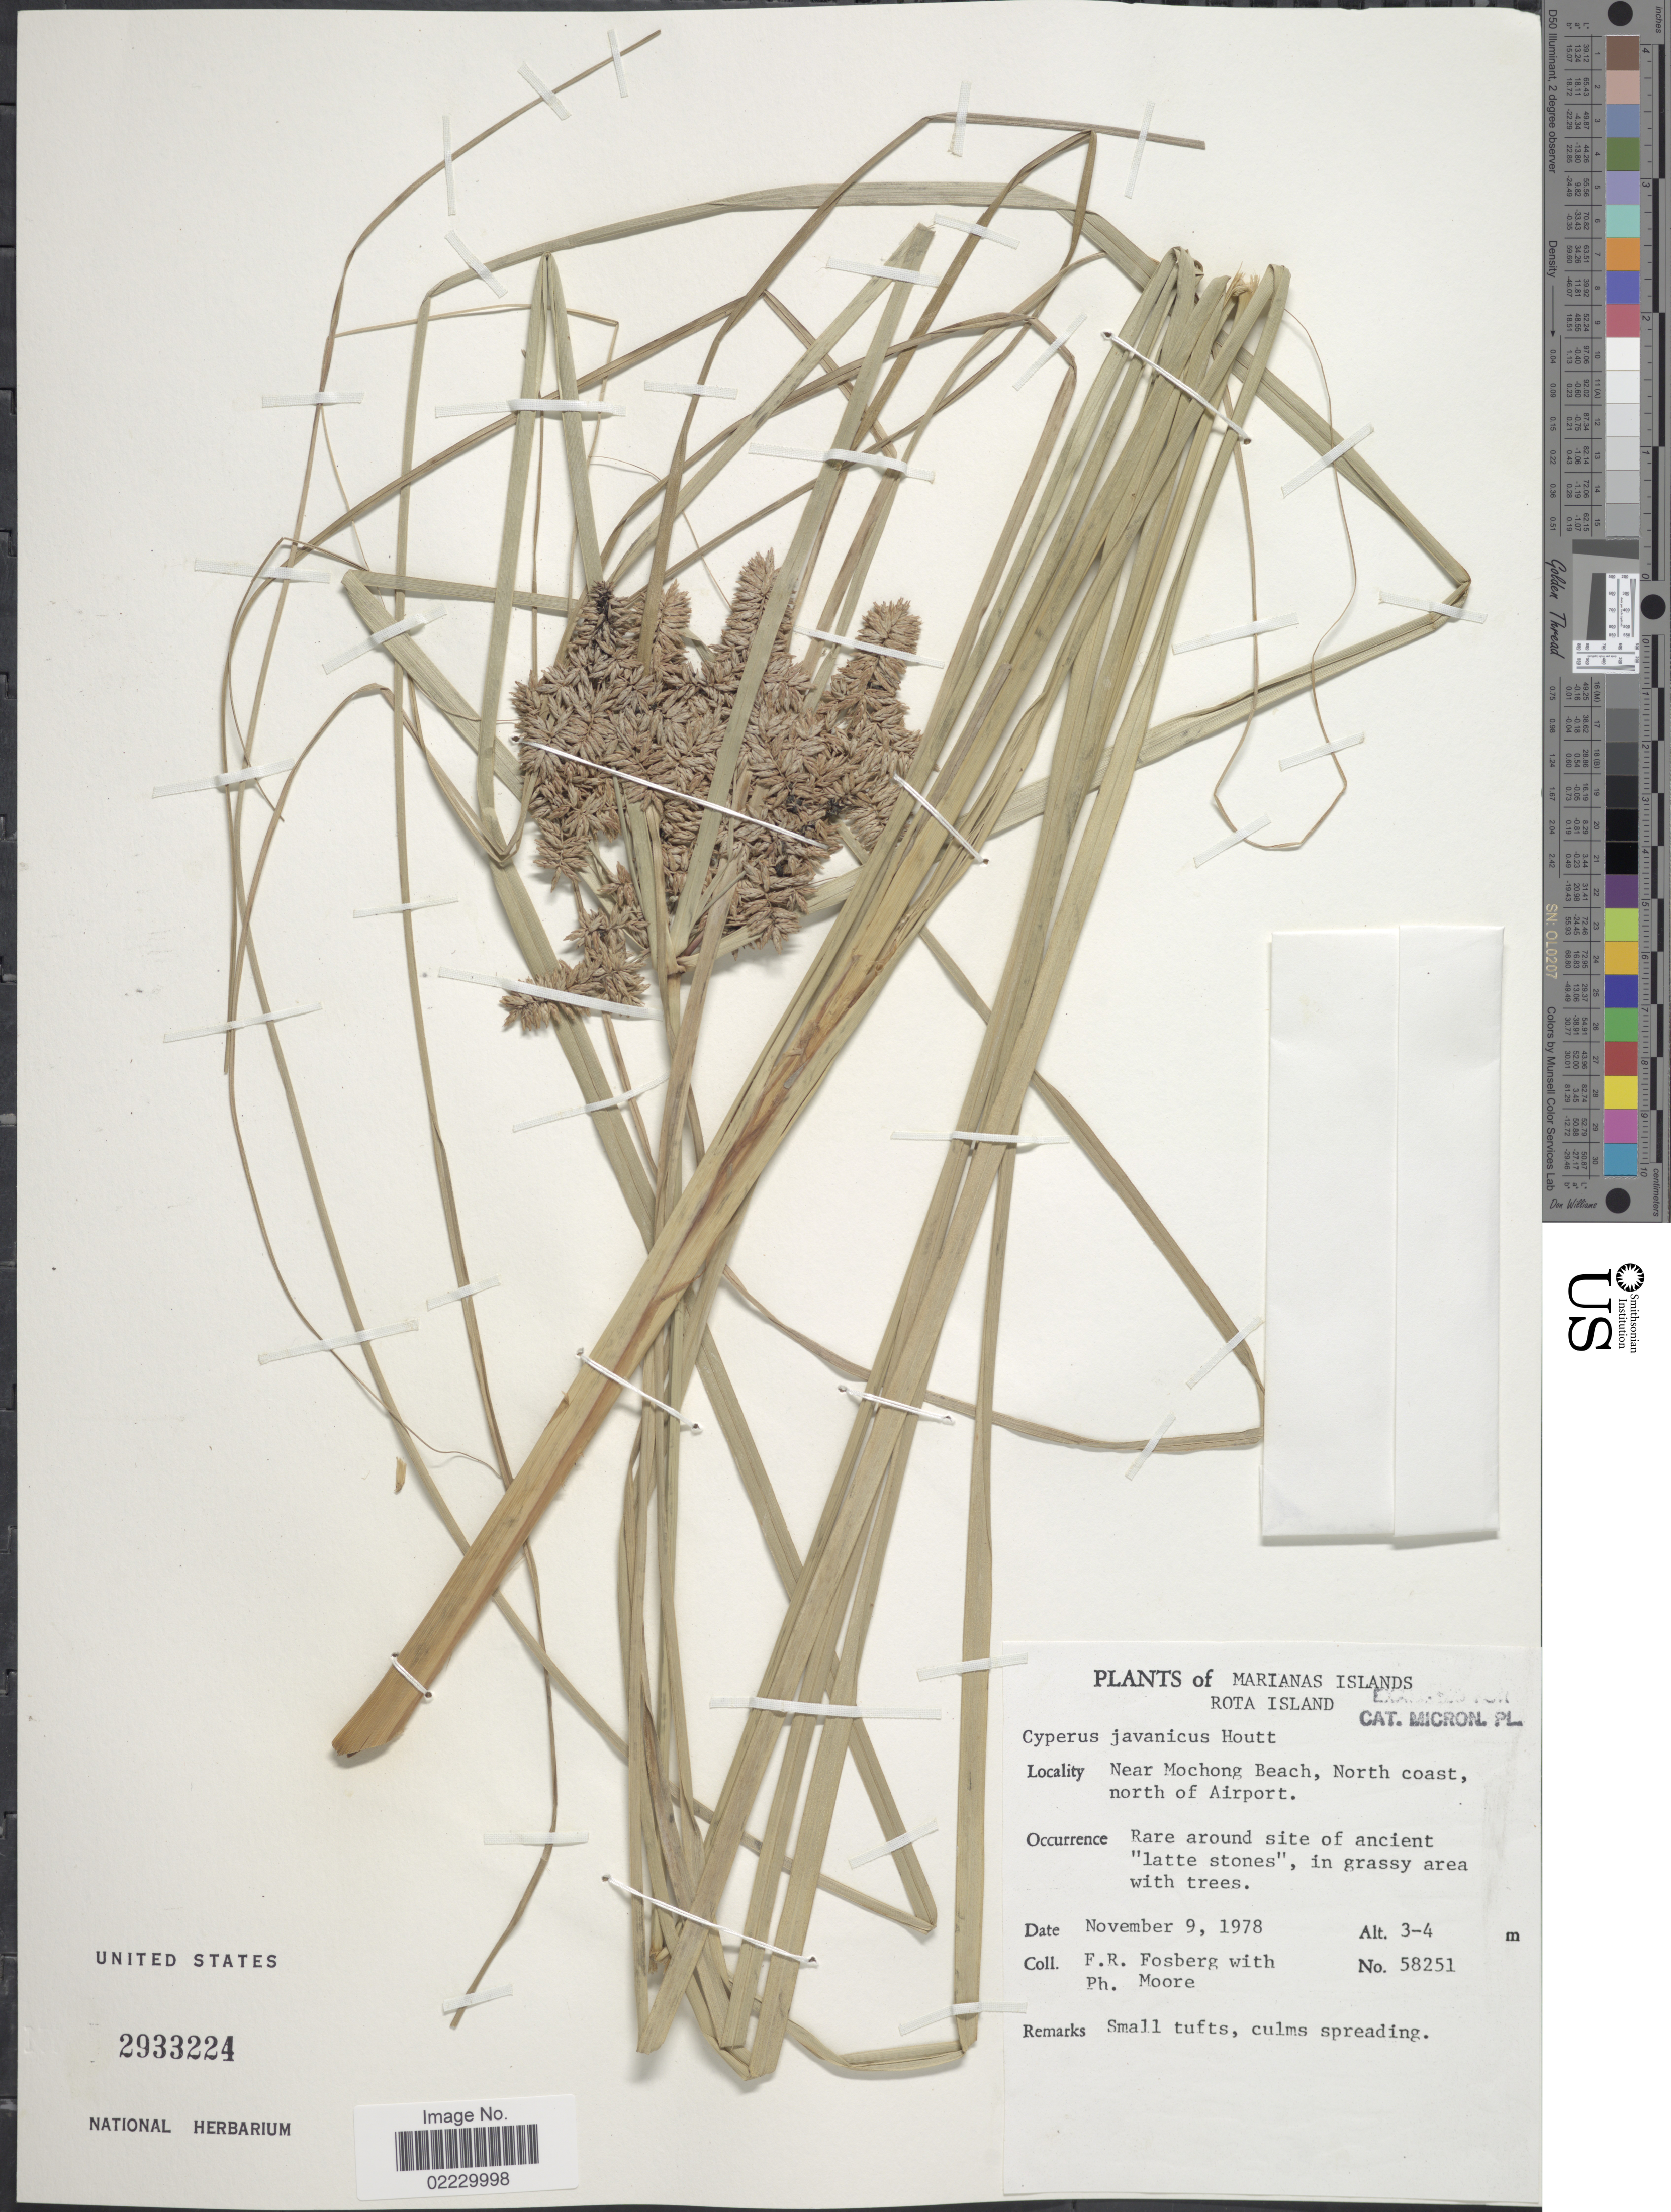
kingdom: Plantae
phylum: Tracheophyta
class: Liliopsida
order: Poales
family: Cyperaceae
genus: Cyperus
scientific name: Cyperus javanicus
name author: Houtt.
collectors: F. R. Fosberg & P. Moore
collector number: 58251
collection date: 1978-11-09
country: Northern Mariana Islands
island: Rota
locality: Near Mochong Beach, North Coast, north of Airport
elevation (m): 3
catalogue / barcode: US 2933224